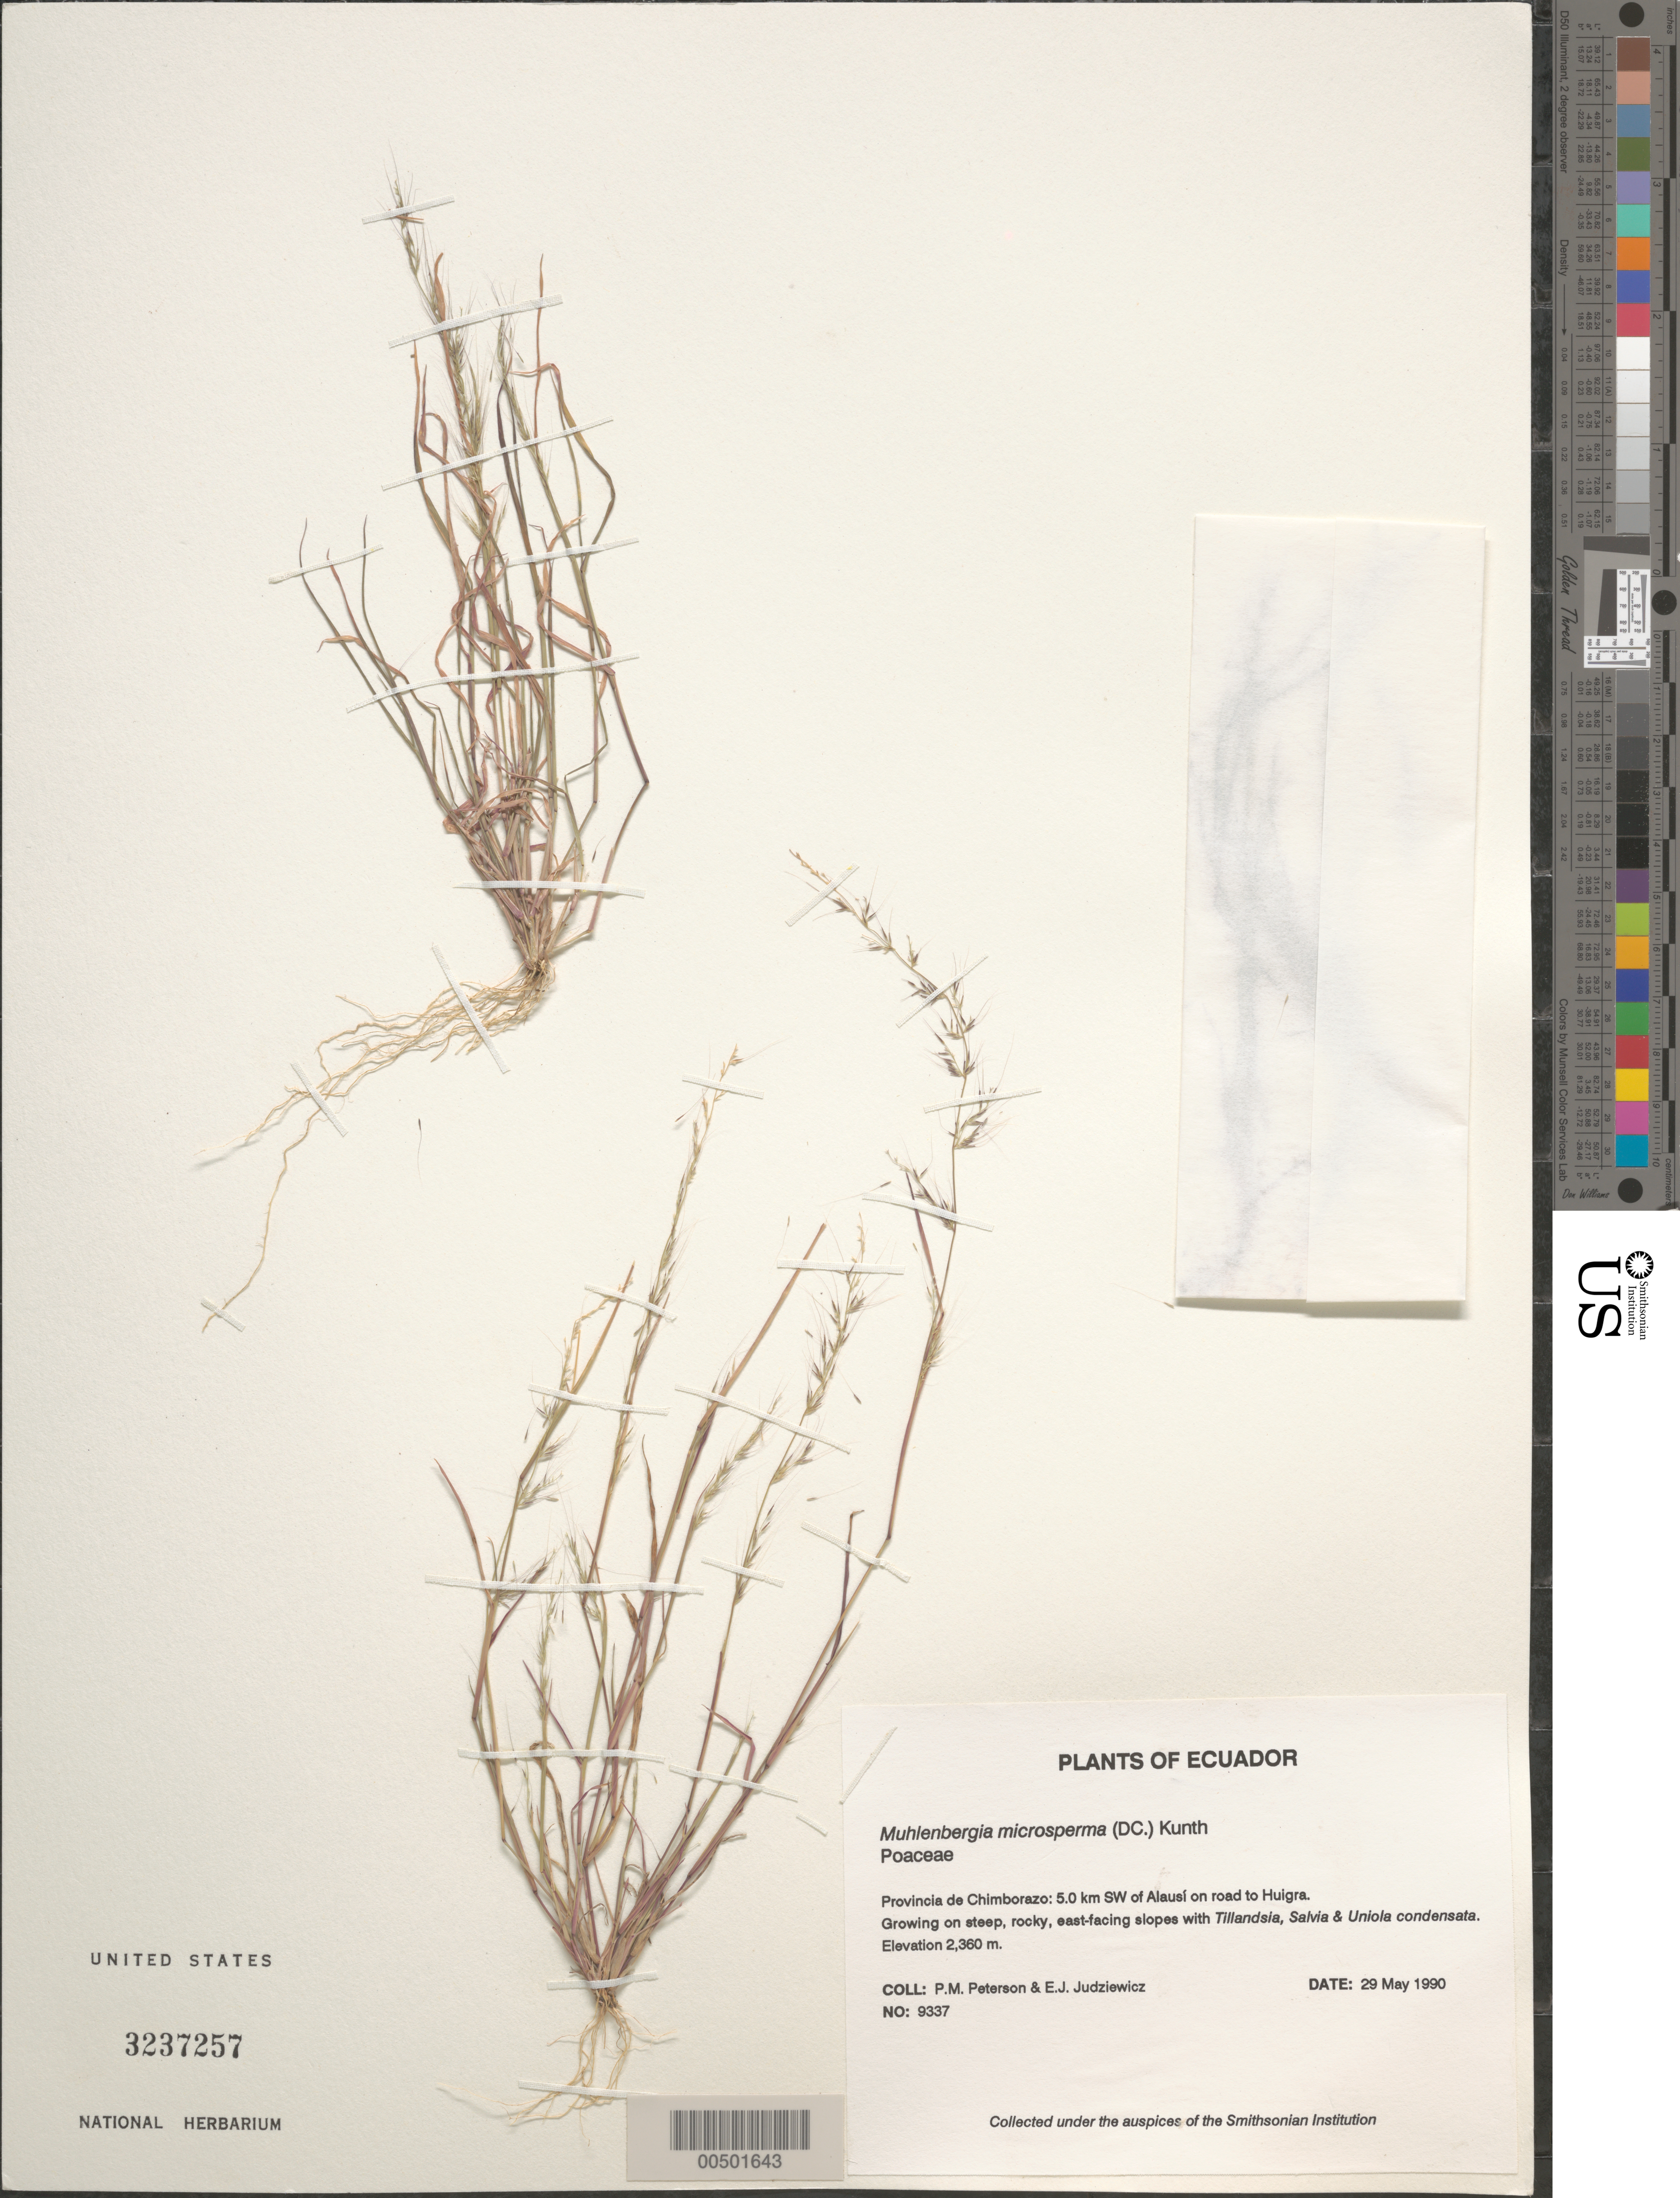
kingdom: Plantae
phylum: Tracheophyta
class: Liliopsida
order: Poales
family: Poaceae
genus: Muhlenbergia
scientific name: Muhlenbergia microsperma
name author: (DC.) Kunth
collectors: P. M. Peterson & E. J. Judziewicz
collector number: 09337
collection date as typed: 29 May 1990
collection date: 1990-05-29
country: Ecuador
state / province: Chimborazo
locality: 5.0 km SW ofAlausí on road to Huigra.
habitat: Growing on steep, rocky, east-facing slopes with Tillandsia, Salvia & Uniola condensata.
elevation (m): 2360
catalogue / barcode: US 3237257